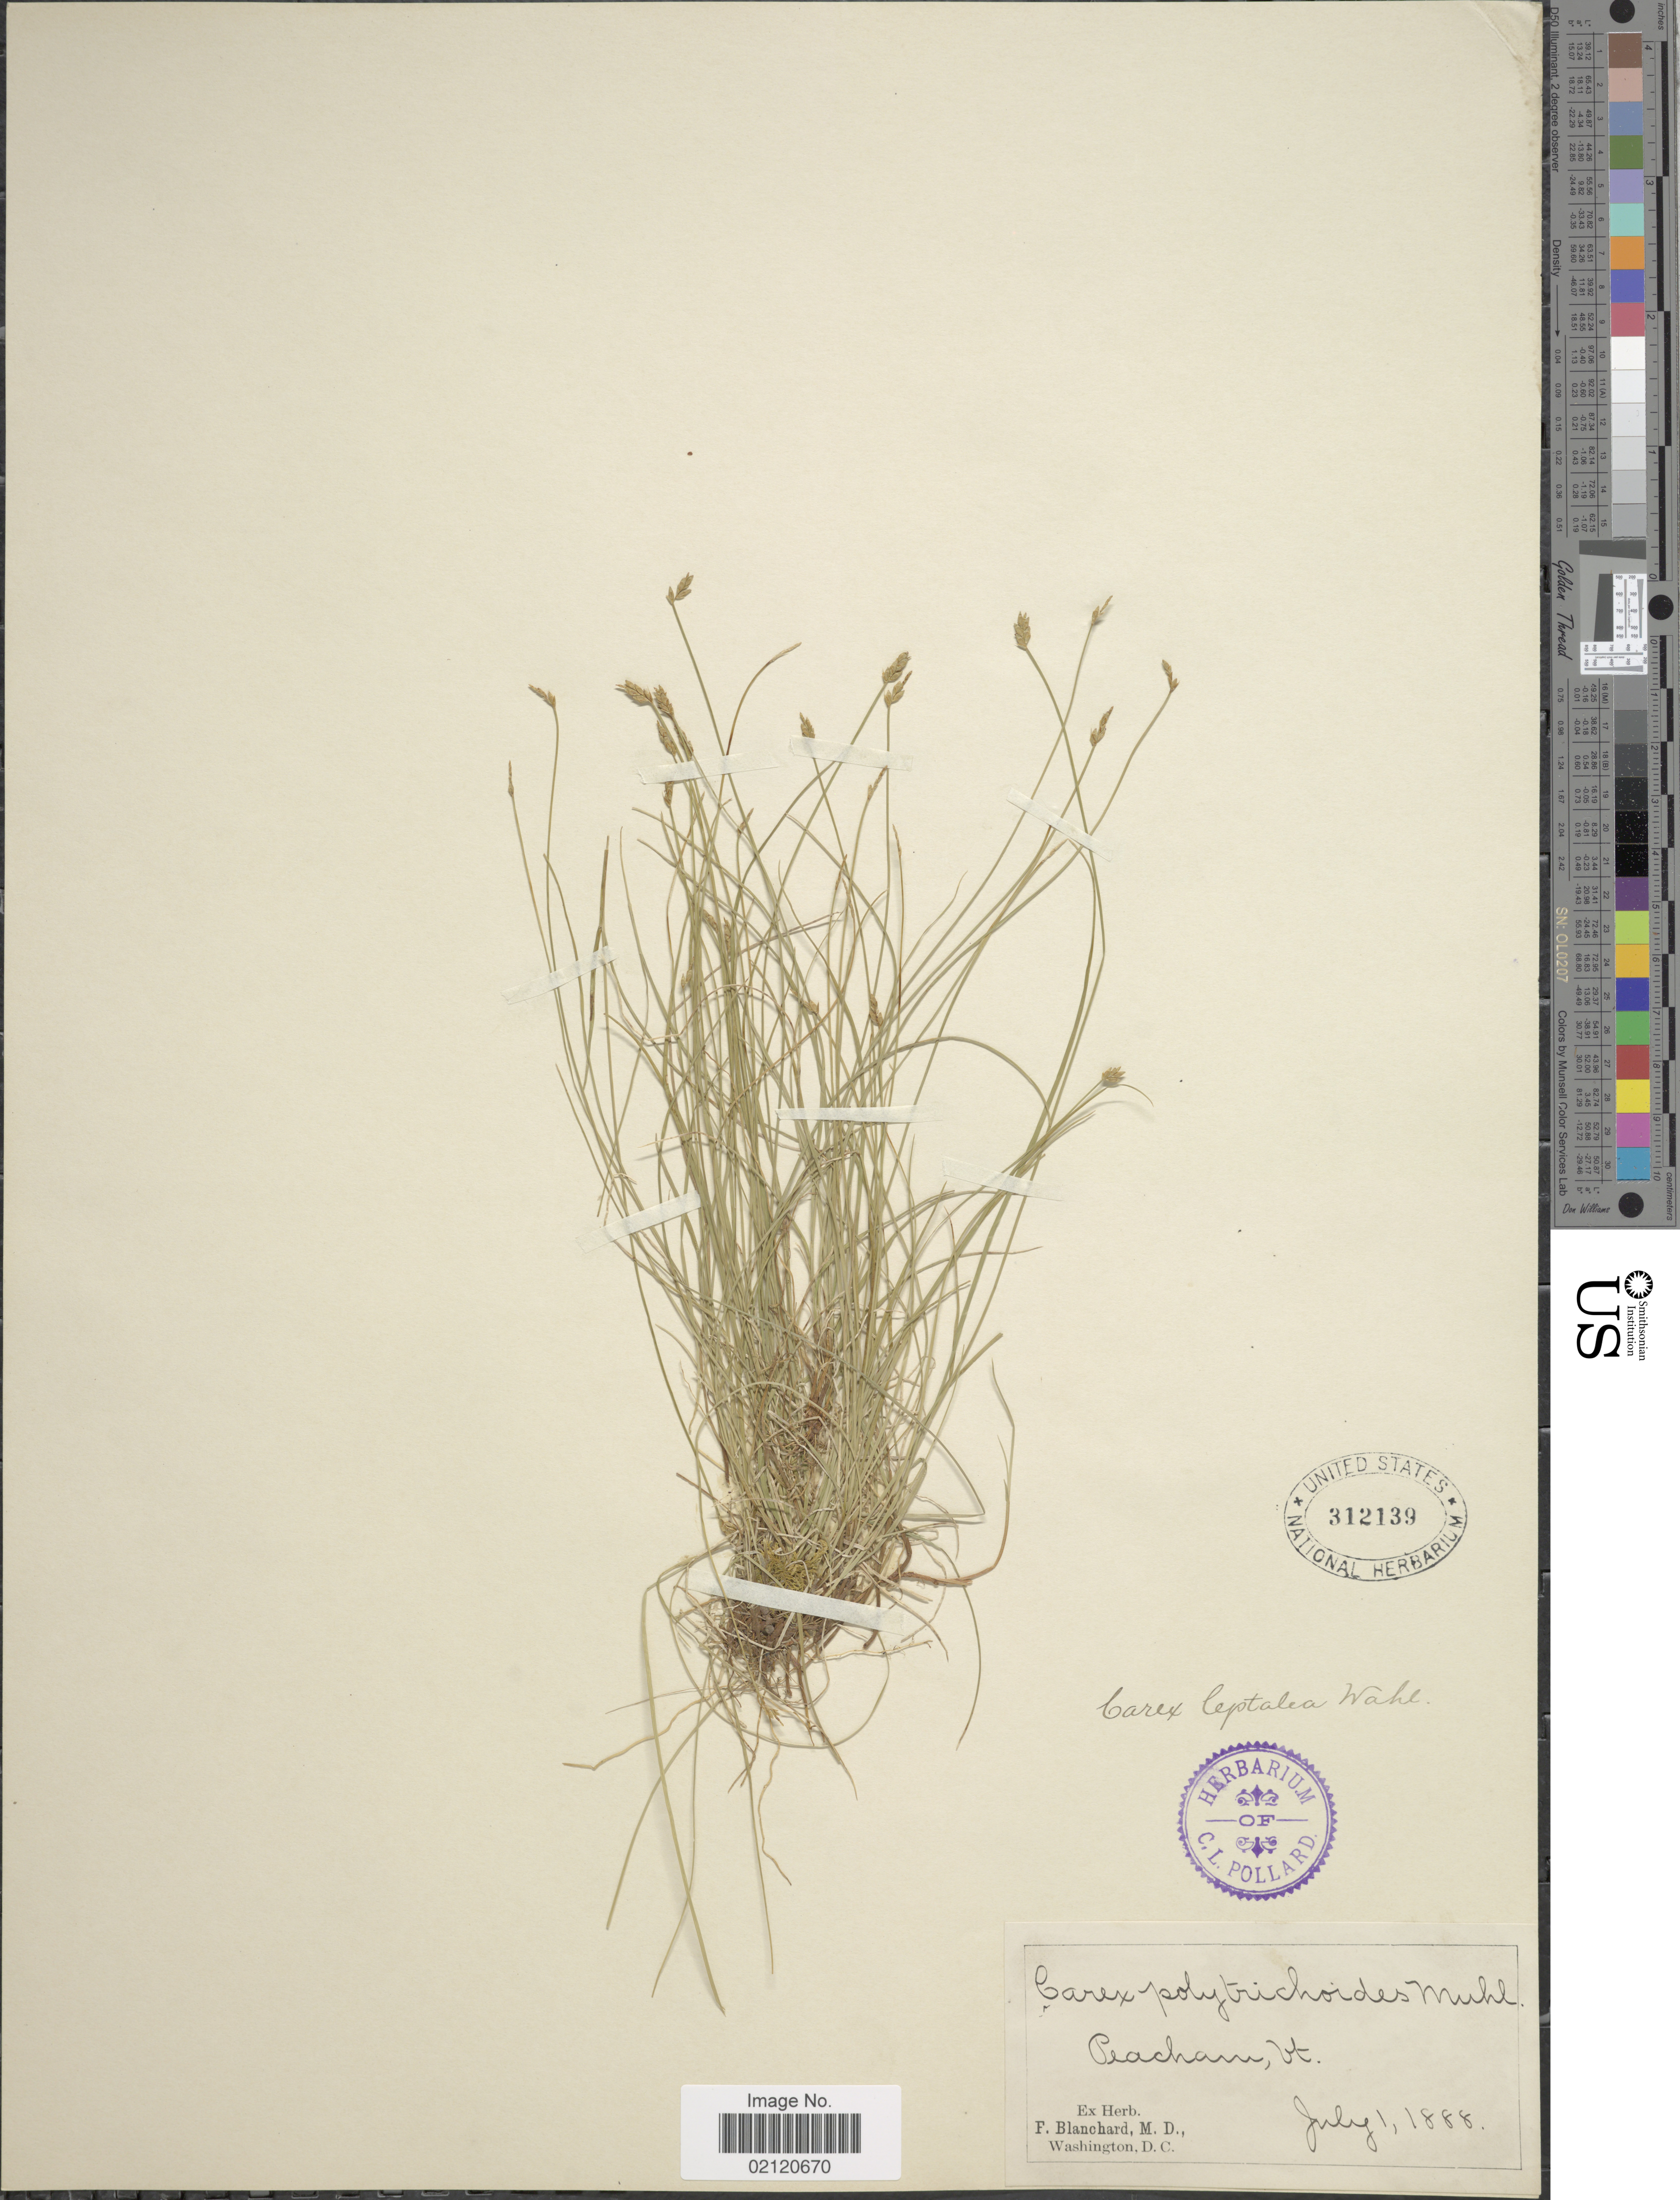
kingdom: Plantae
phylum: Tracheophyta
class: Liliopsida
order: Poales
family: Cyperaceae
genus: Carex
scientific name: Carex leptalea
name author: Wahlenb.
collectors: ex herb. F. Blanchard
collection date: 1888-07-01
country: United States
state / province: Vermont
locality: Peacham, VT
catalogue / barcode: US 312139